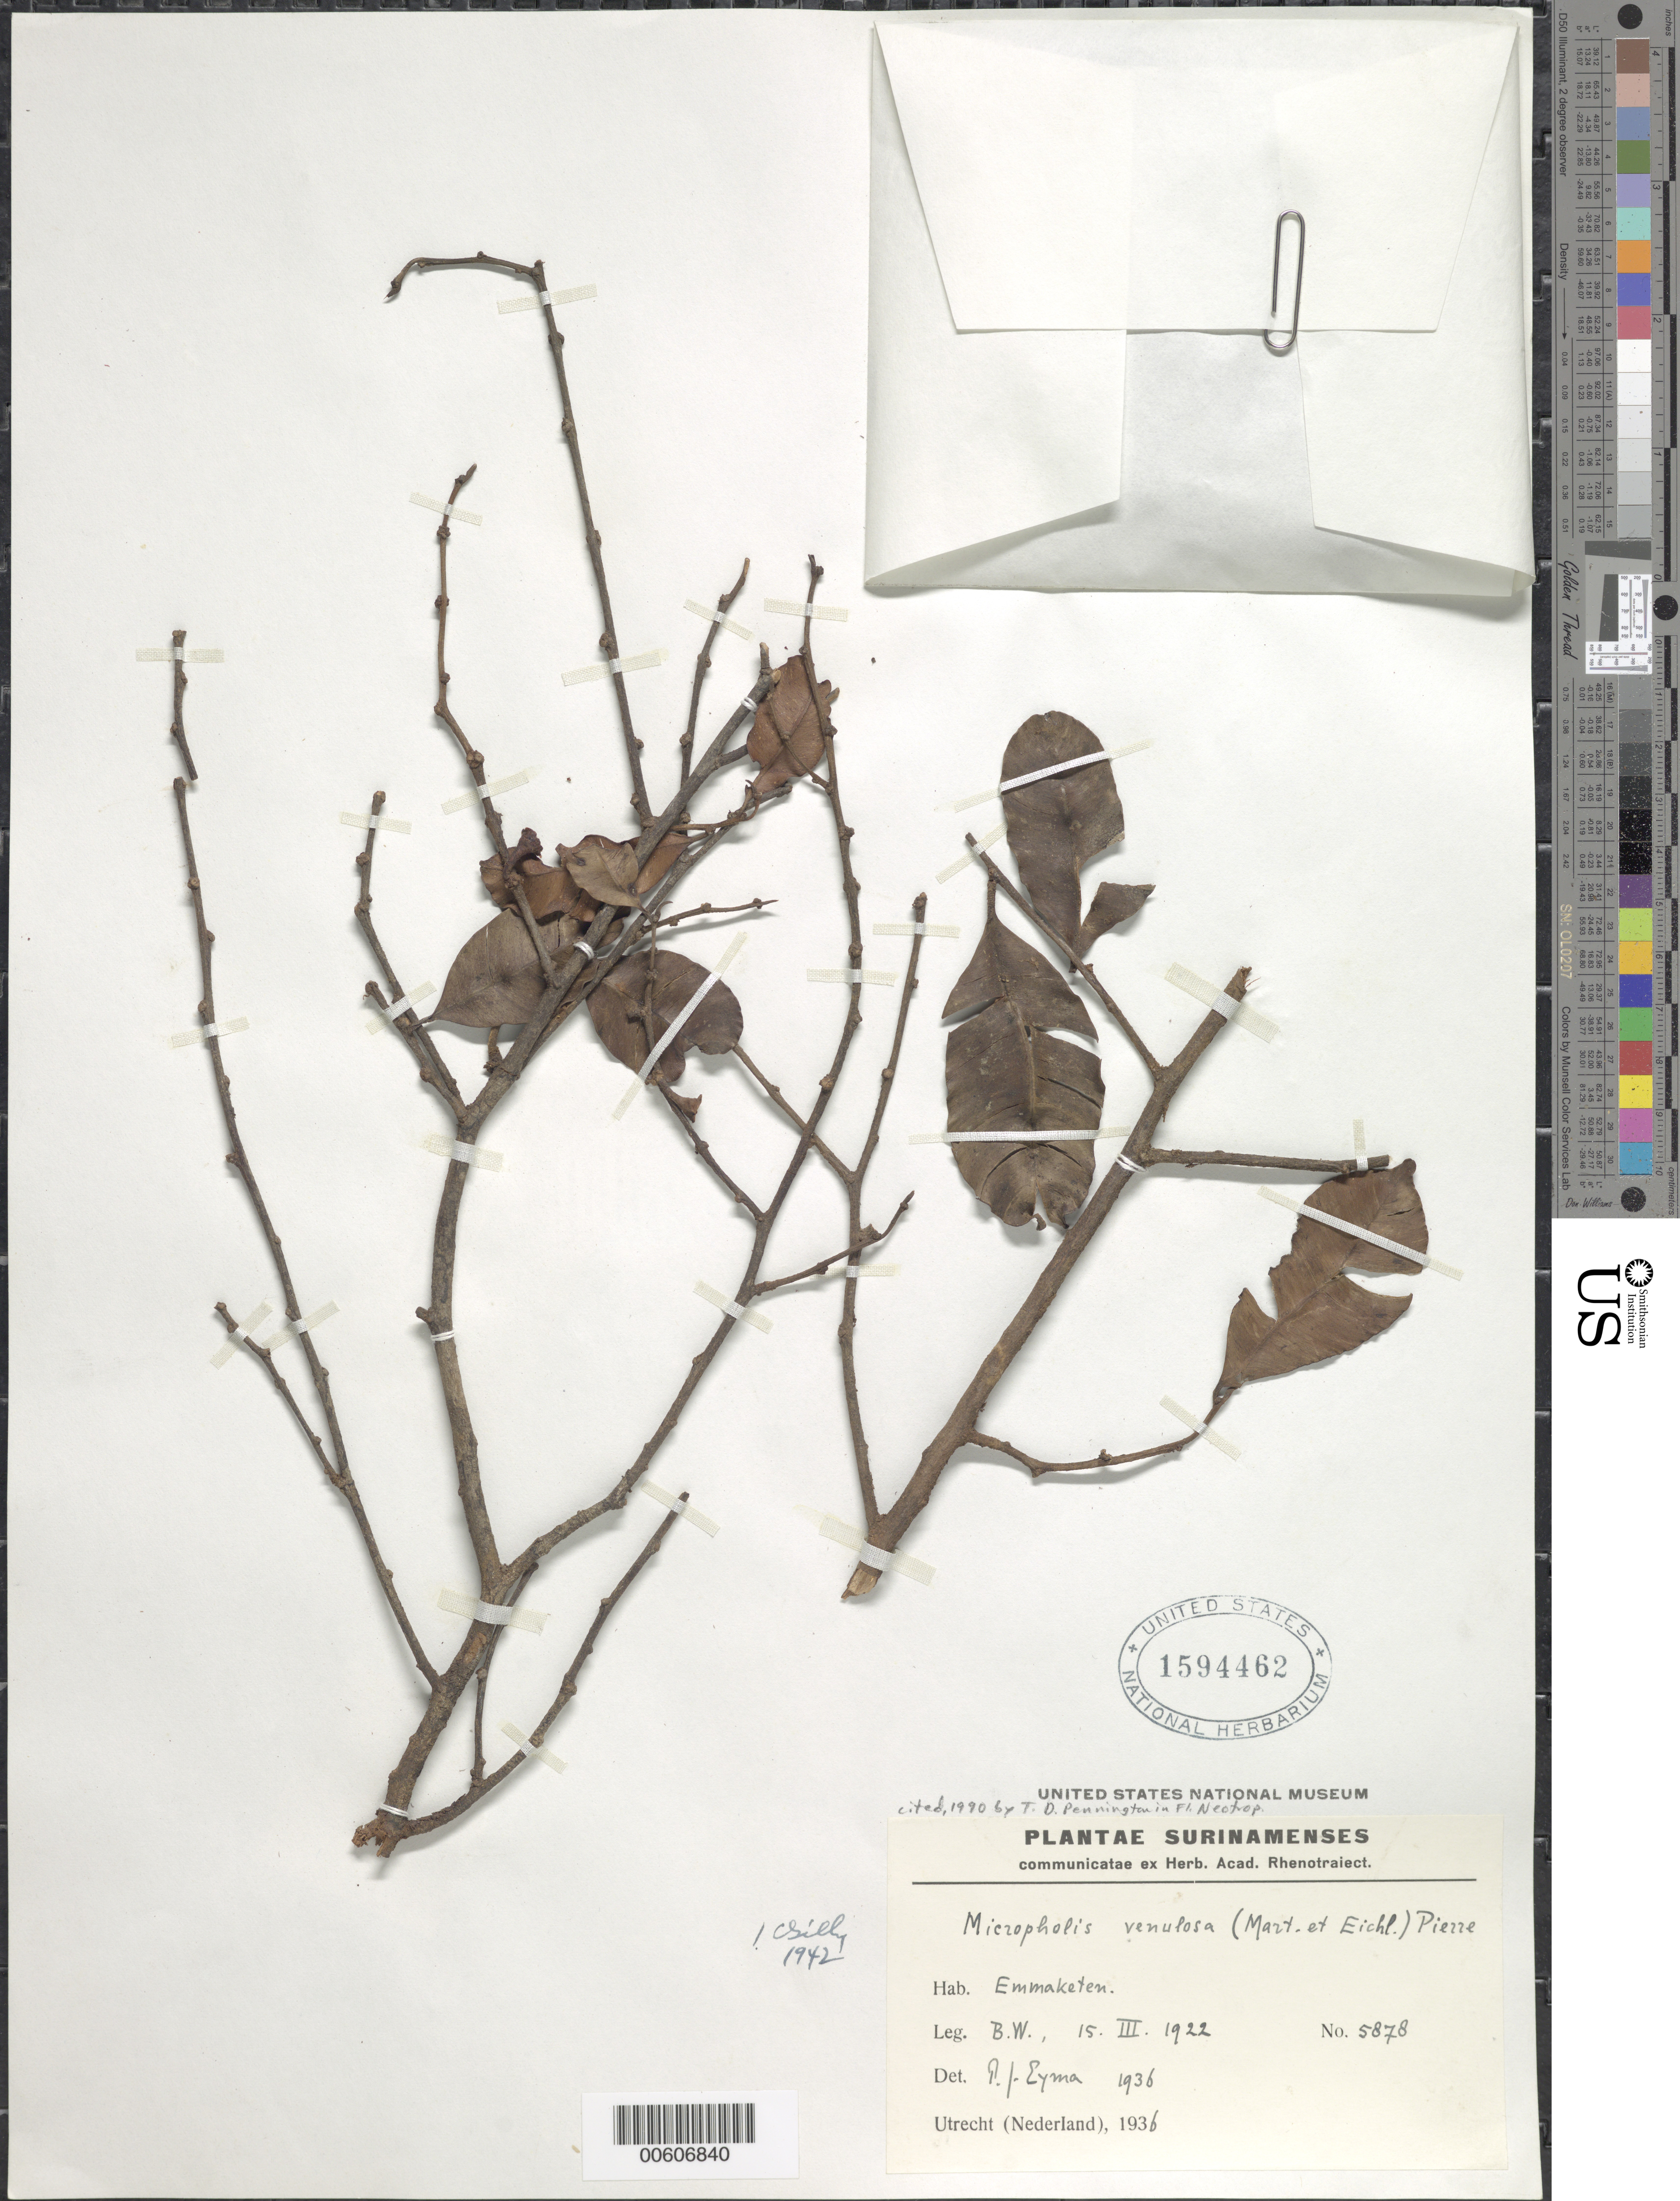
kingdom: Plantae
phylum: Tracheophyta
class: Magnoliopsida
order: Ericales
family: Sapotaceae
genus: Micropholis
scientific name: Micropholis venulosa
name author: (Mart. & Eichler) Pierre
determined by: Pennington, T. D., (K)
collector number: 5878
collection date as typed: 15-Mar-22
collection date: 1922-03-15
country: Suriname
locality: Emmaketen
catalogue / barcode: US 1594462